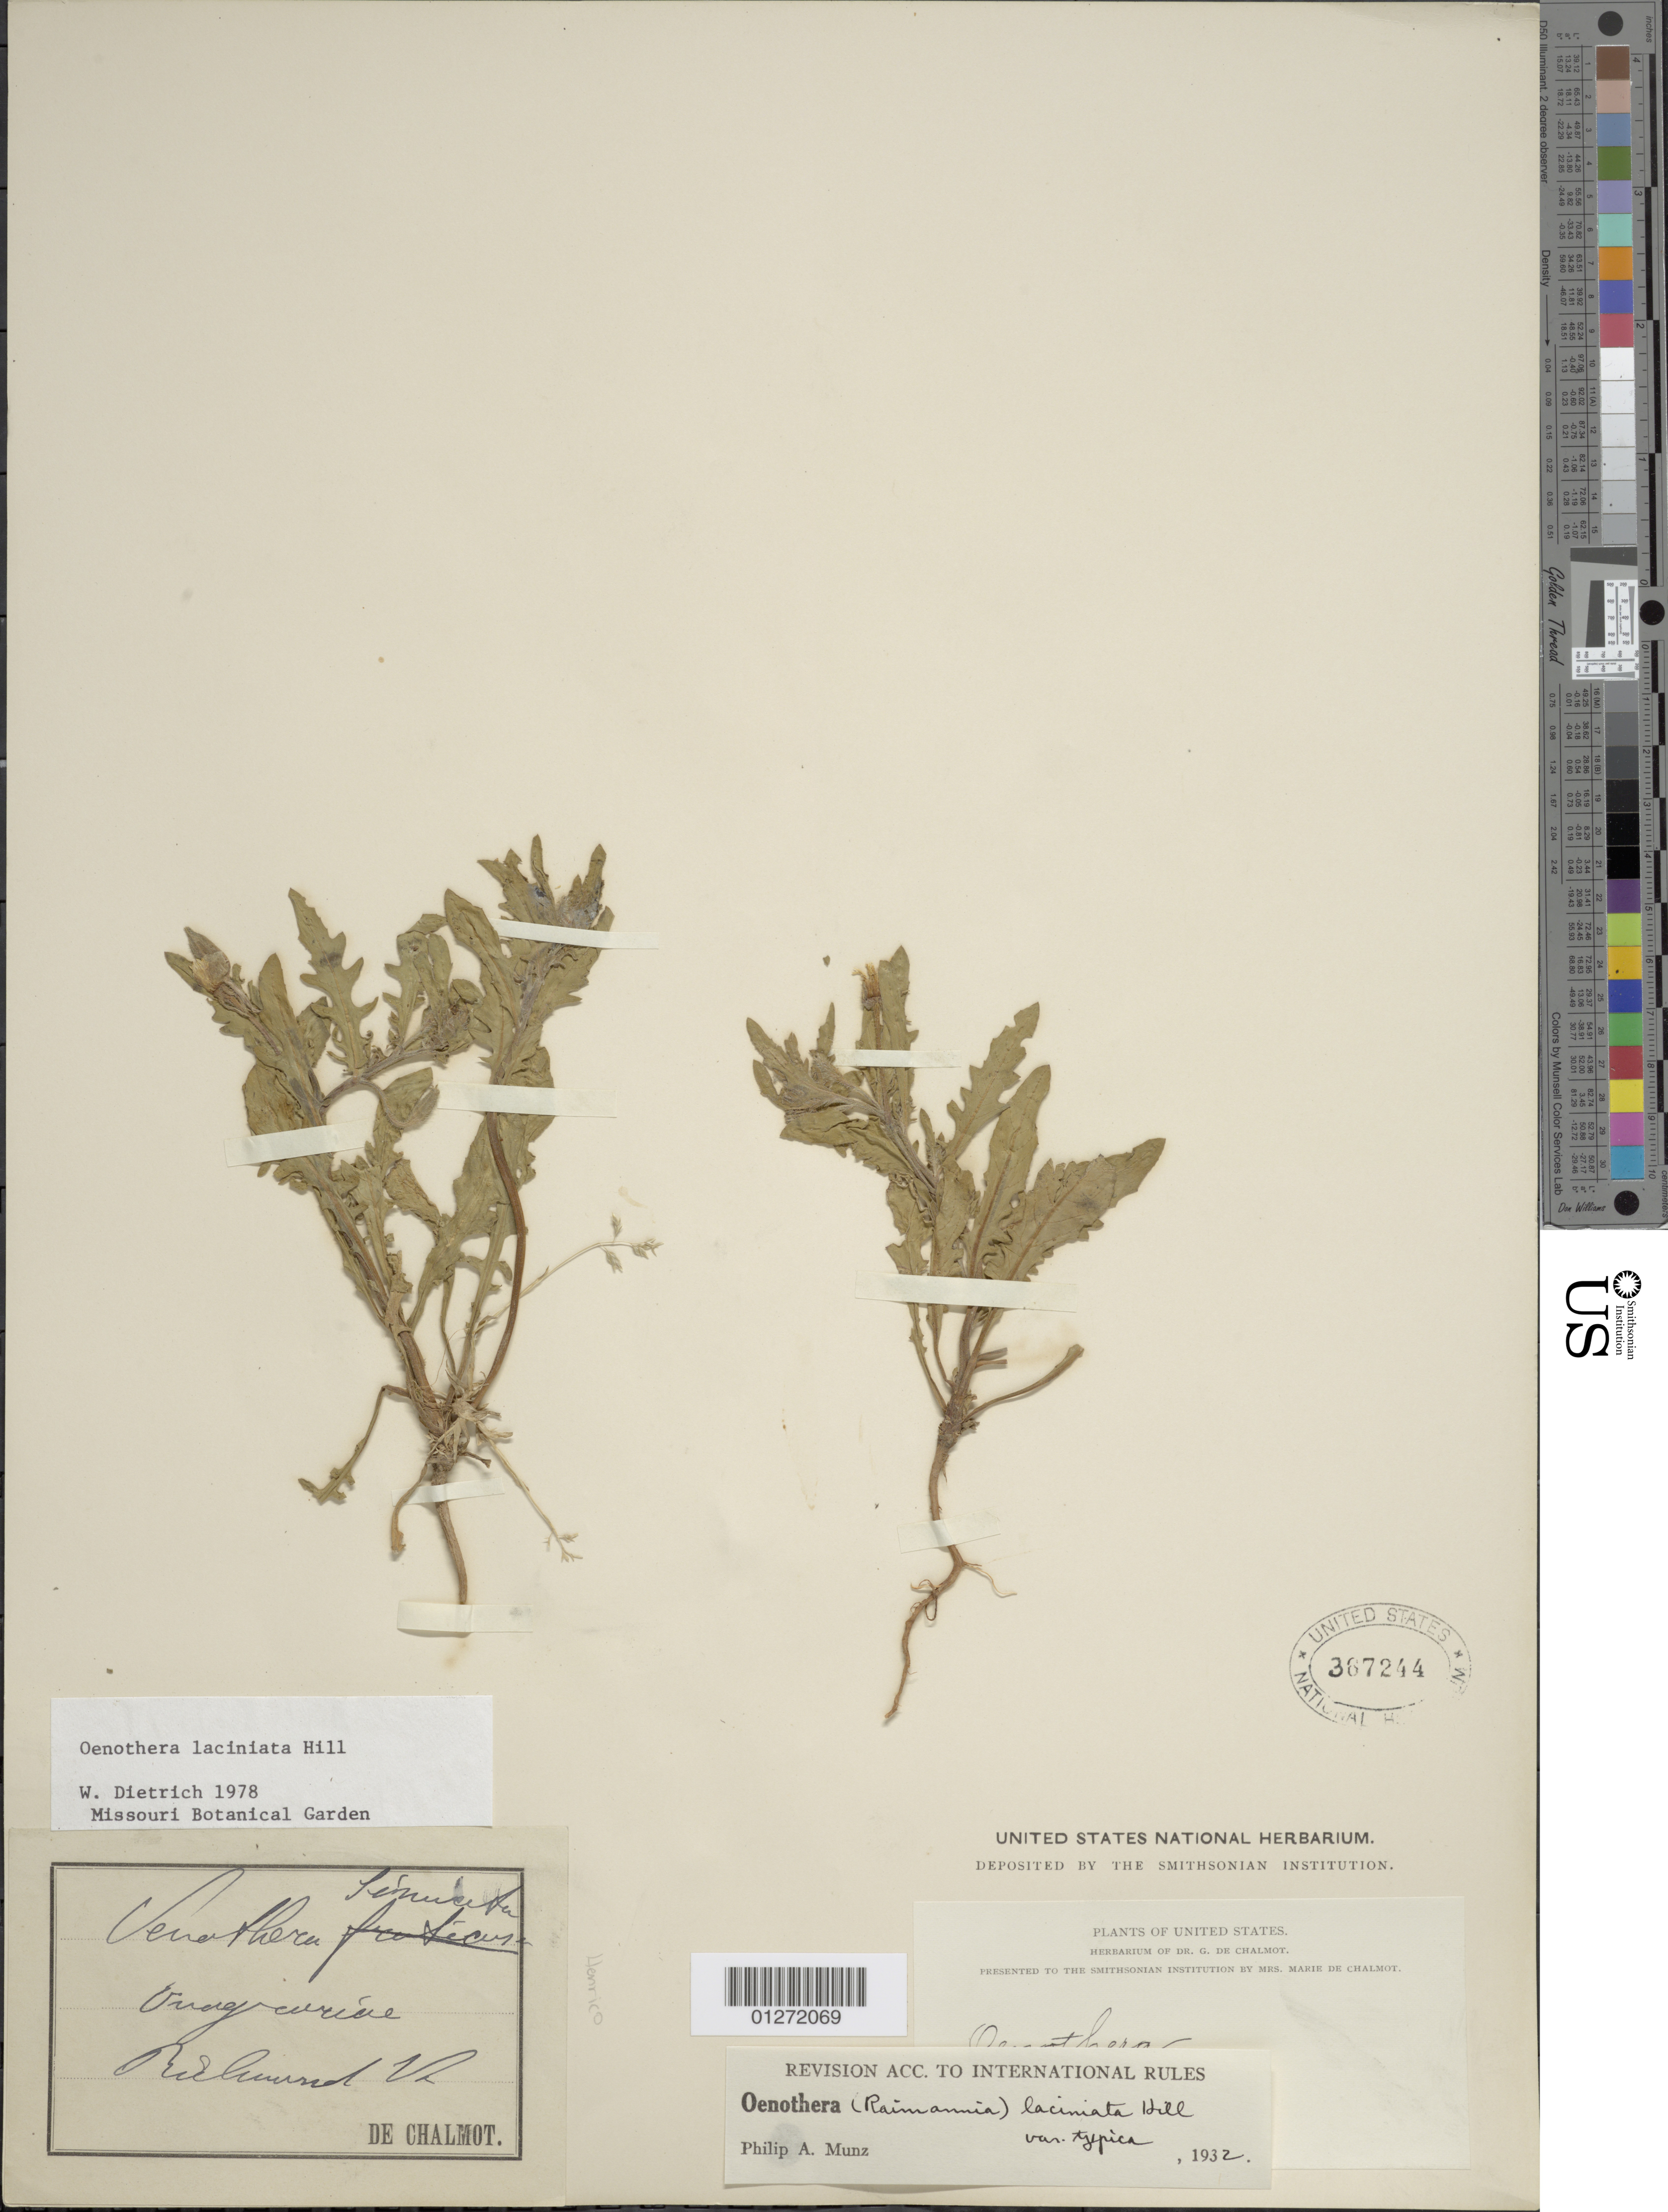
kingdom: Plantae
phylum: Tracheophyta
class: Magnoliopsida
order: Myrtales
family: Onagraceae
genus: Oenothera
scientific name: Oenothera laciniata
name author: Hill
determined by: Dietrich, W.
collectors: G. de Chalmot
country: United States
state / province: Virginia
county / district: Richmond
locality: Richmond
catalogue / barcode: US 367244